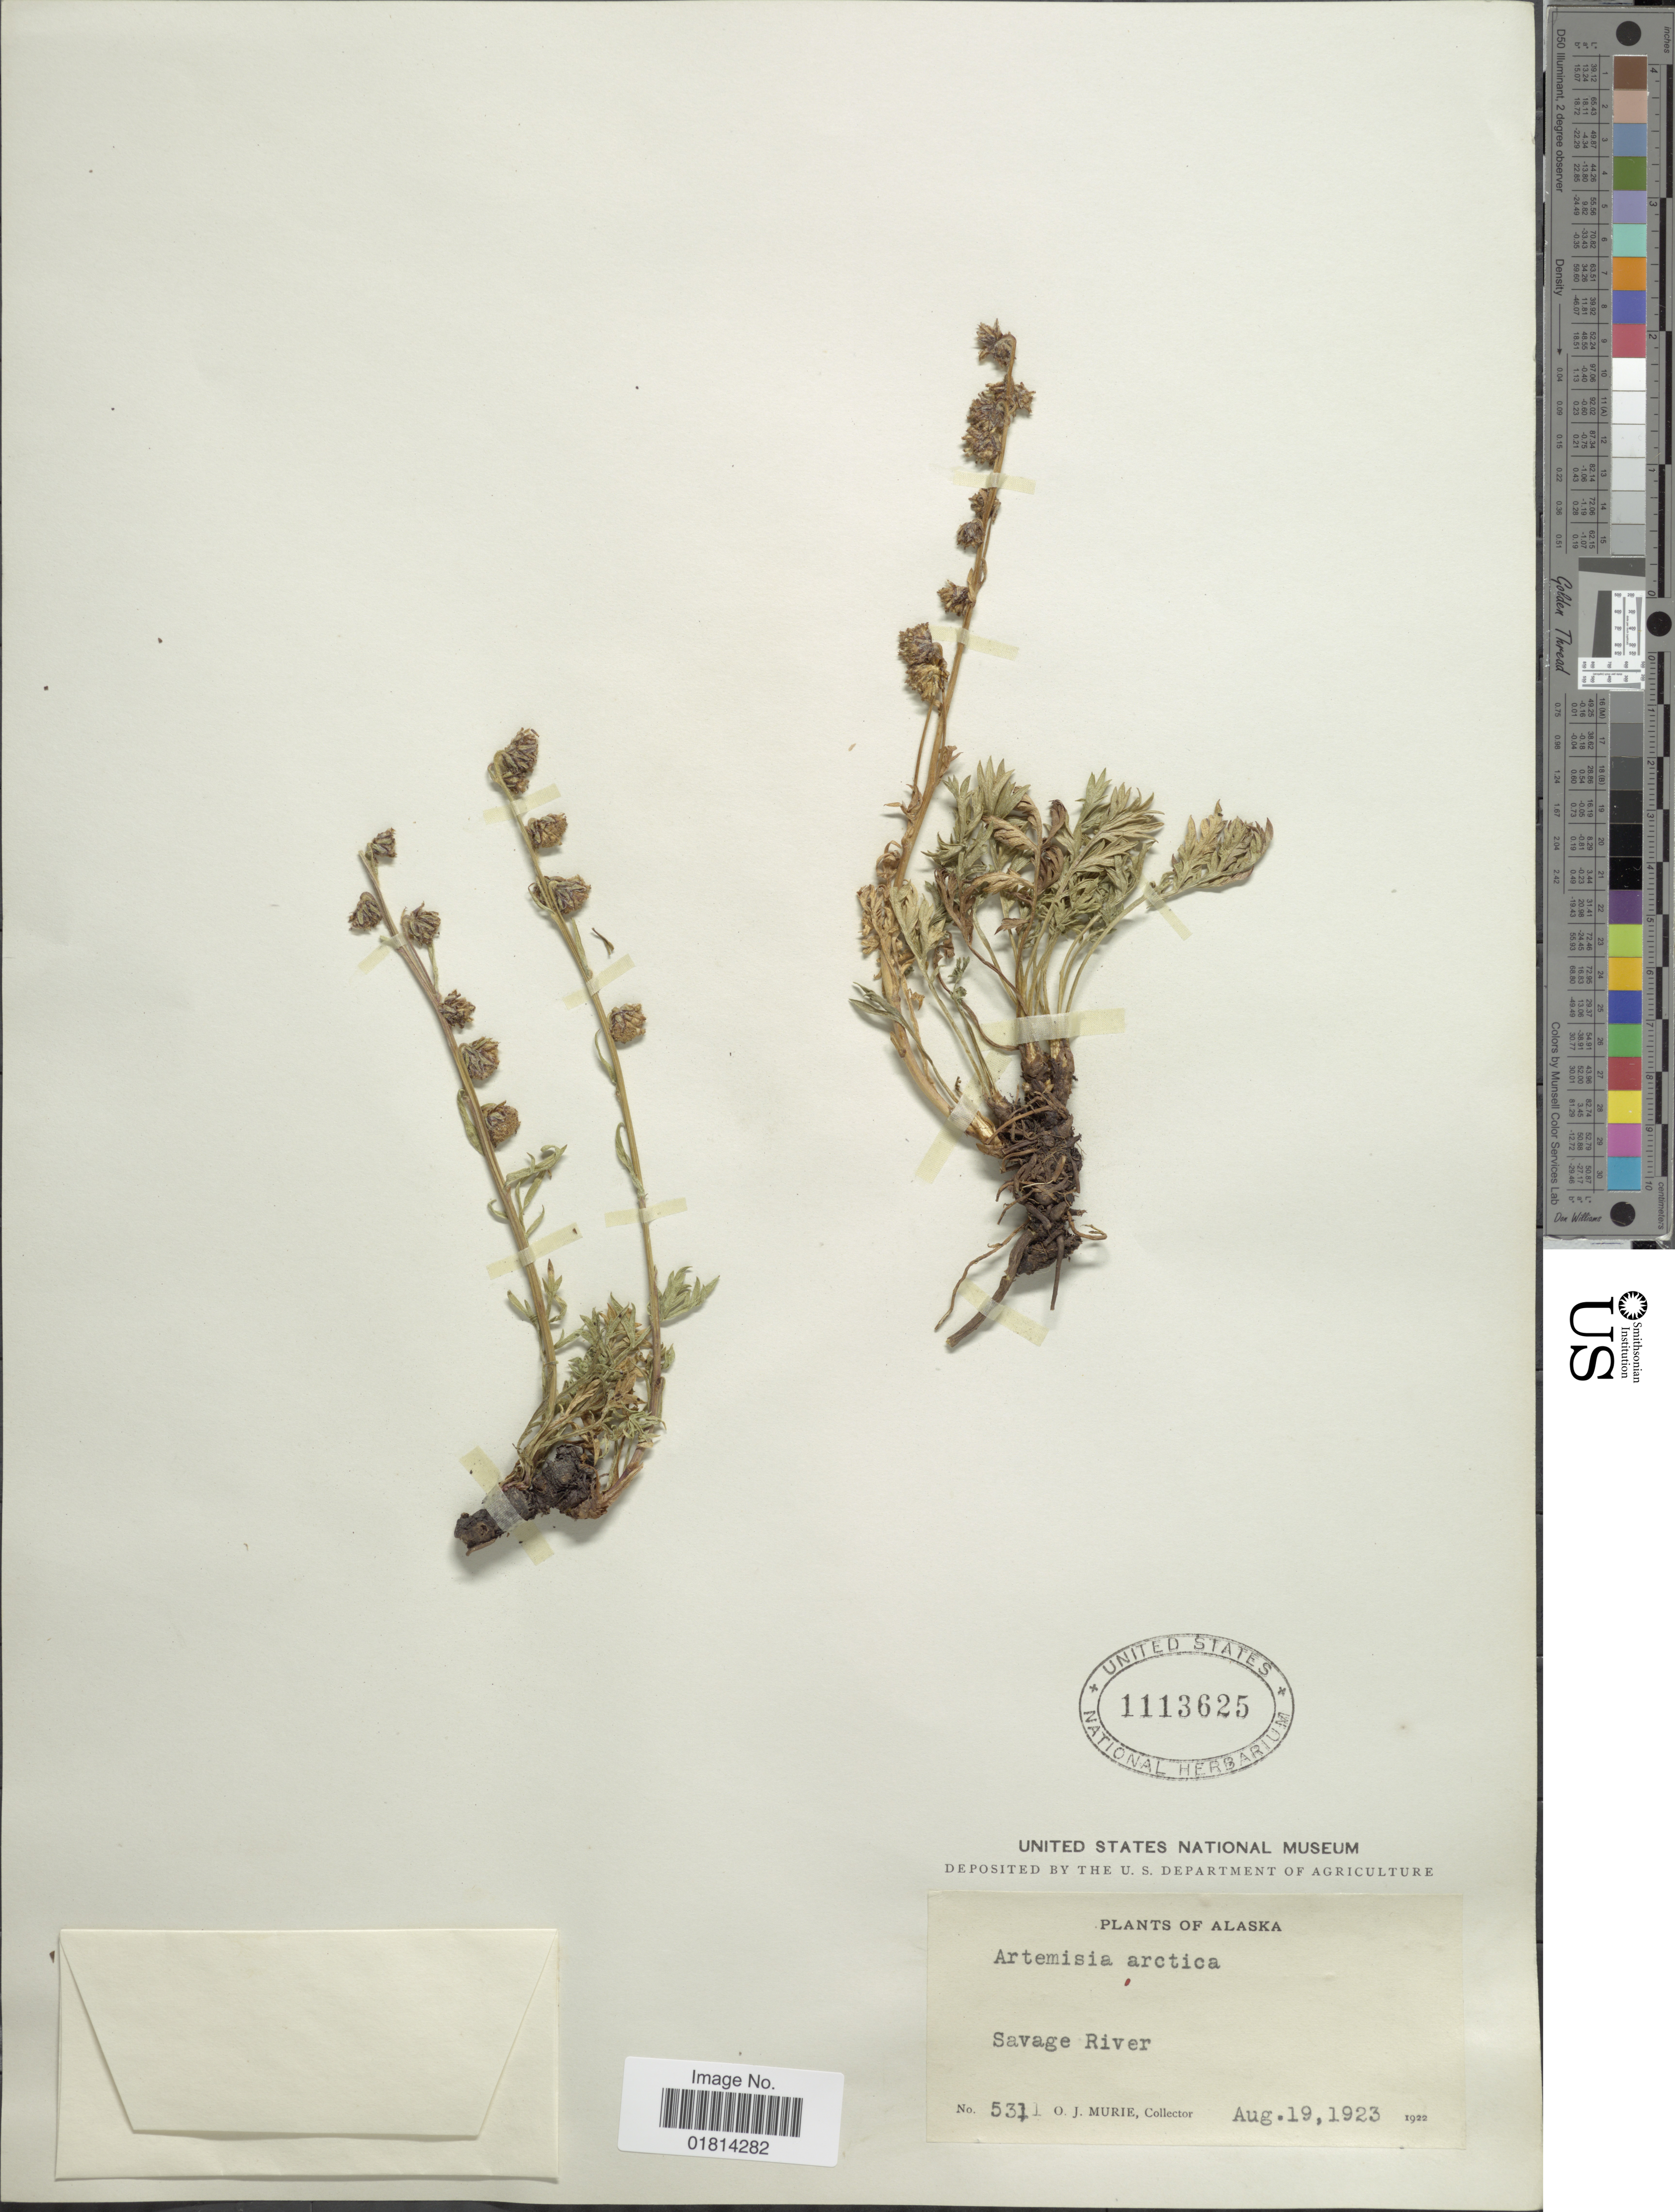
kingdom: Plantae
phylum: Tracheophyta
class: Magnoliopsida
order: Asterales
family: Asteraceae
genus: Artemisia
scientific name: Artemisia arctica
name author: Less.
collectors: O. Murie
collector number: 5311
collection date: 1923-08-19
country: United States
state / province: Alaska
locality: Savage River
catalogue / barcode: US 1113625